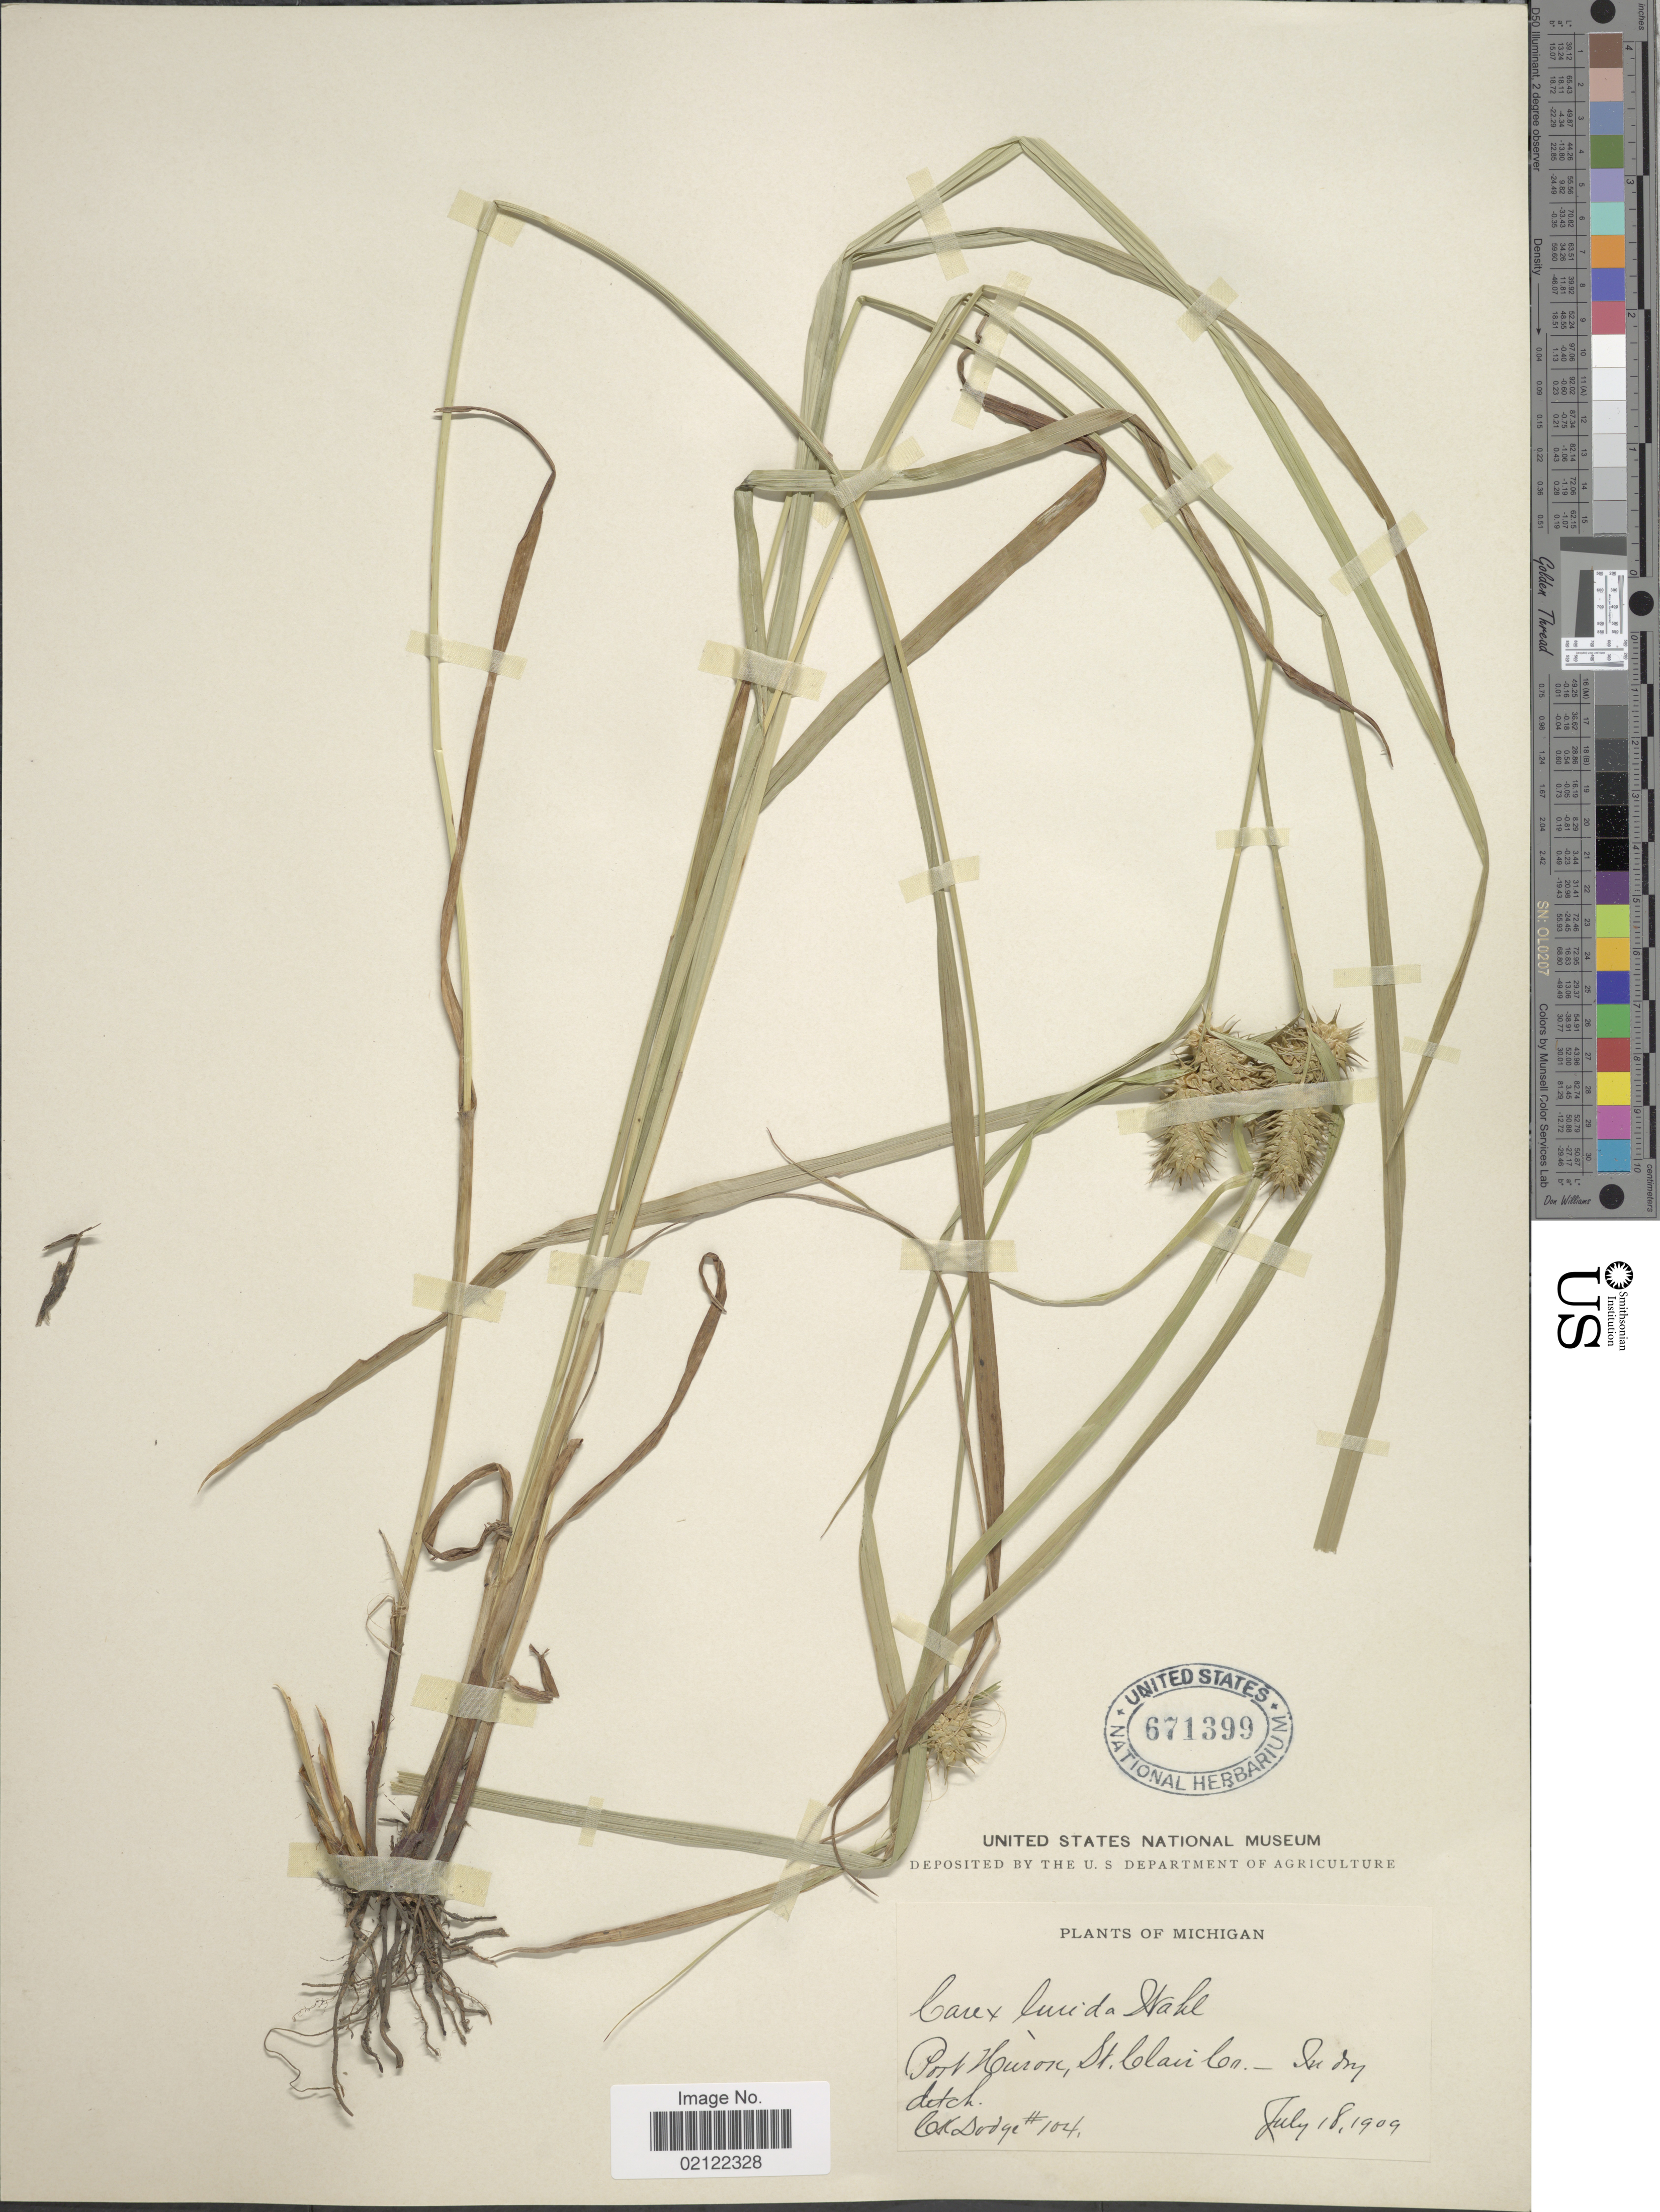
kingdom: Plantae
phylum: Tracheophyta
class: Liliopsida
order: Poales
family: Cyperaceae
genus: Carex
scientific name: Carex lurida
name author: Wahlenb.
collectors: C. Dodge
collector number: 104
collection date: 1909-07-18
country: United States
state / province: Michigan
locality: Port Huron, St. Clair Co.,- In dry ditch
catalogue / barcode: US 671399